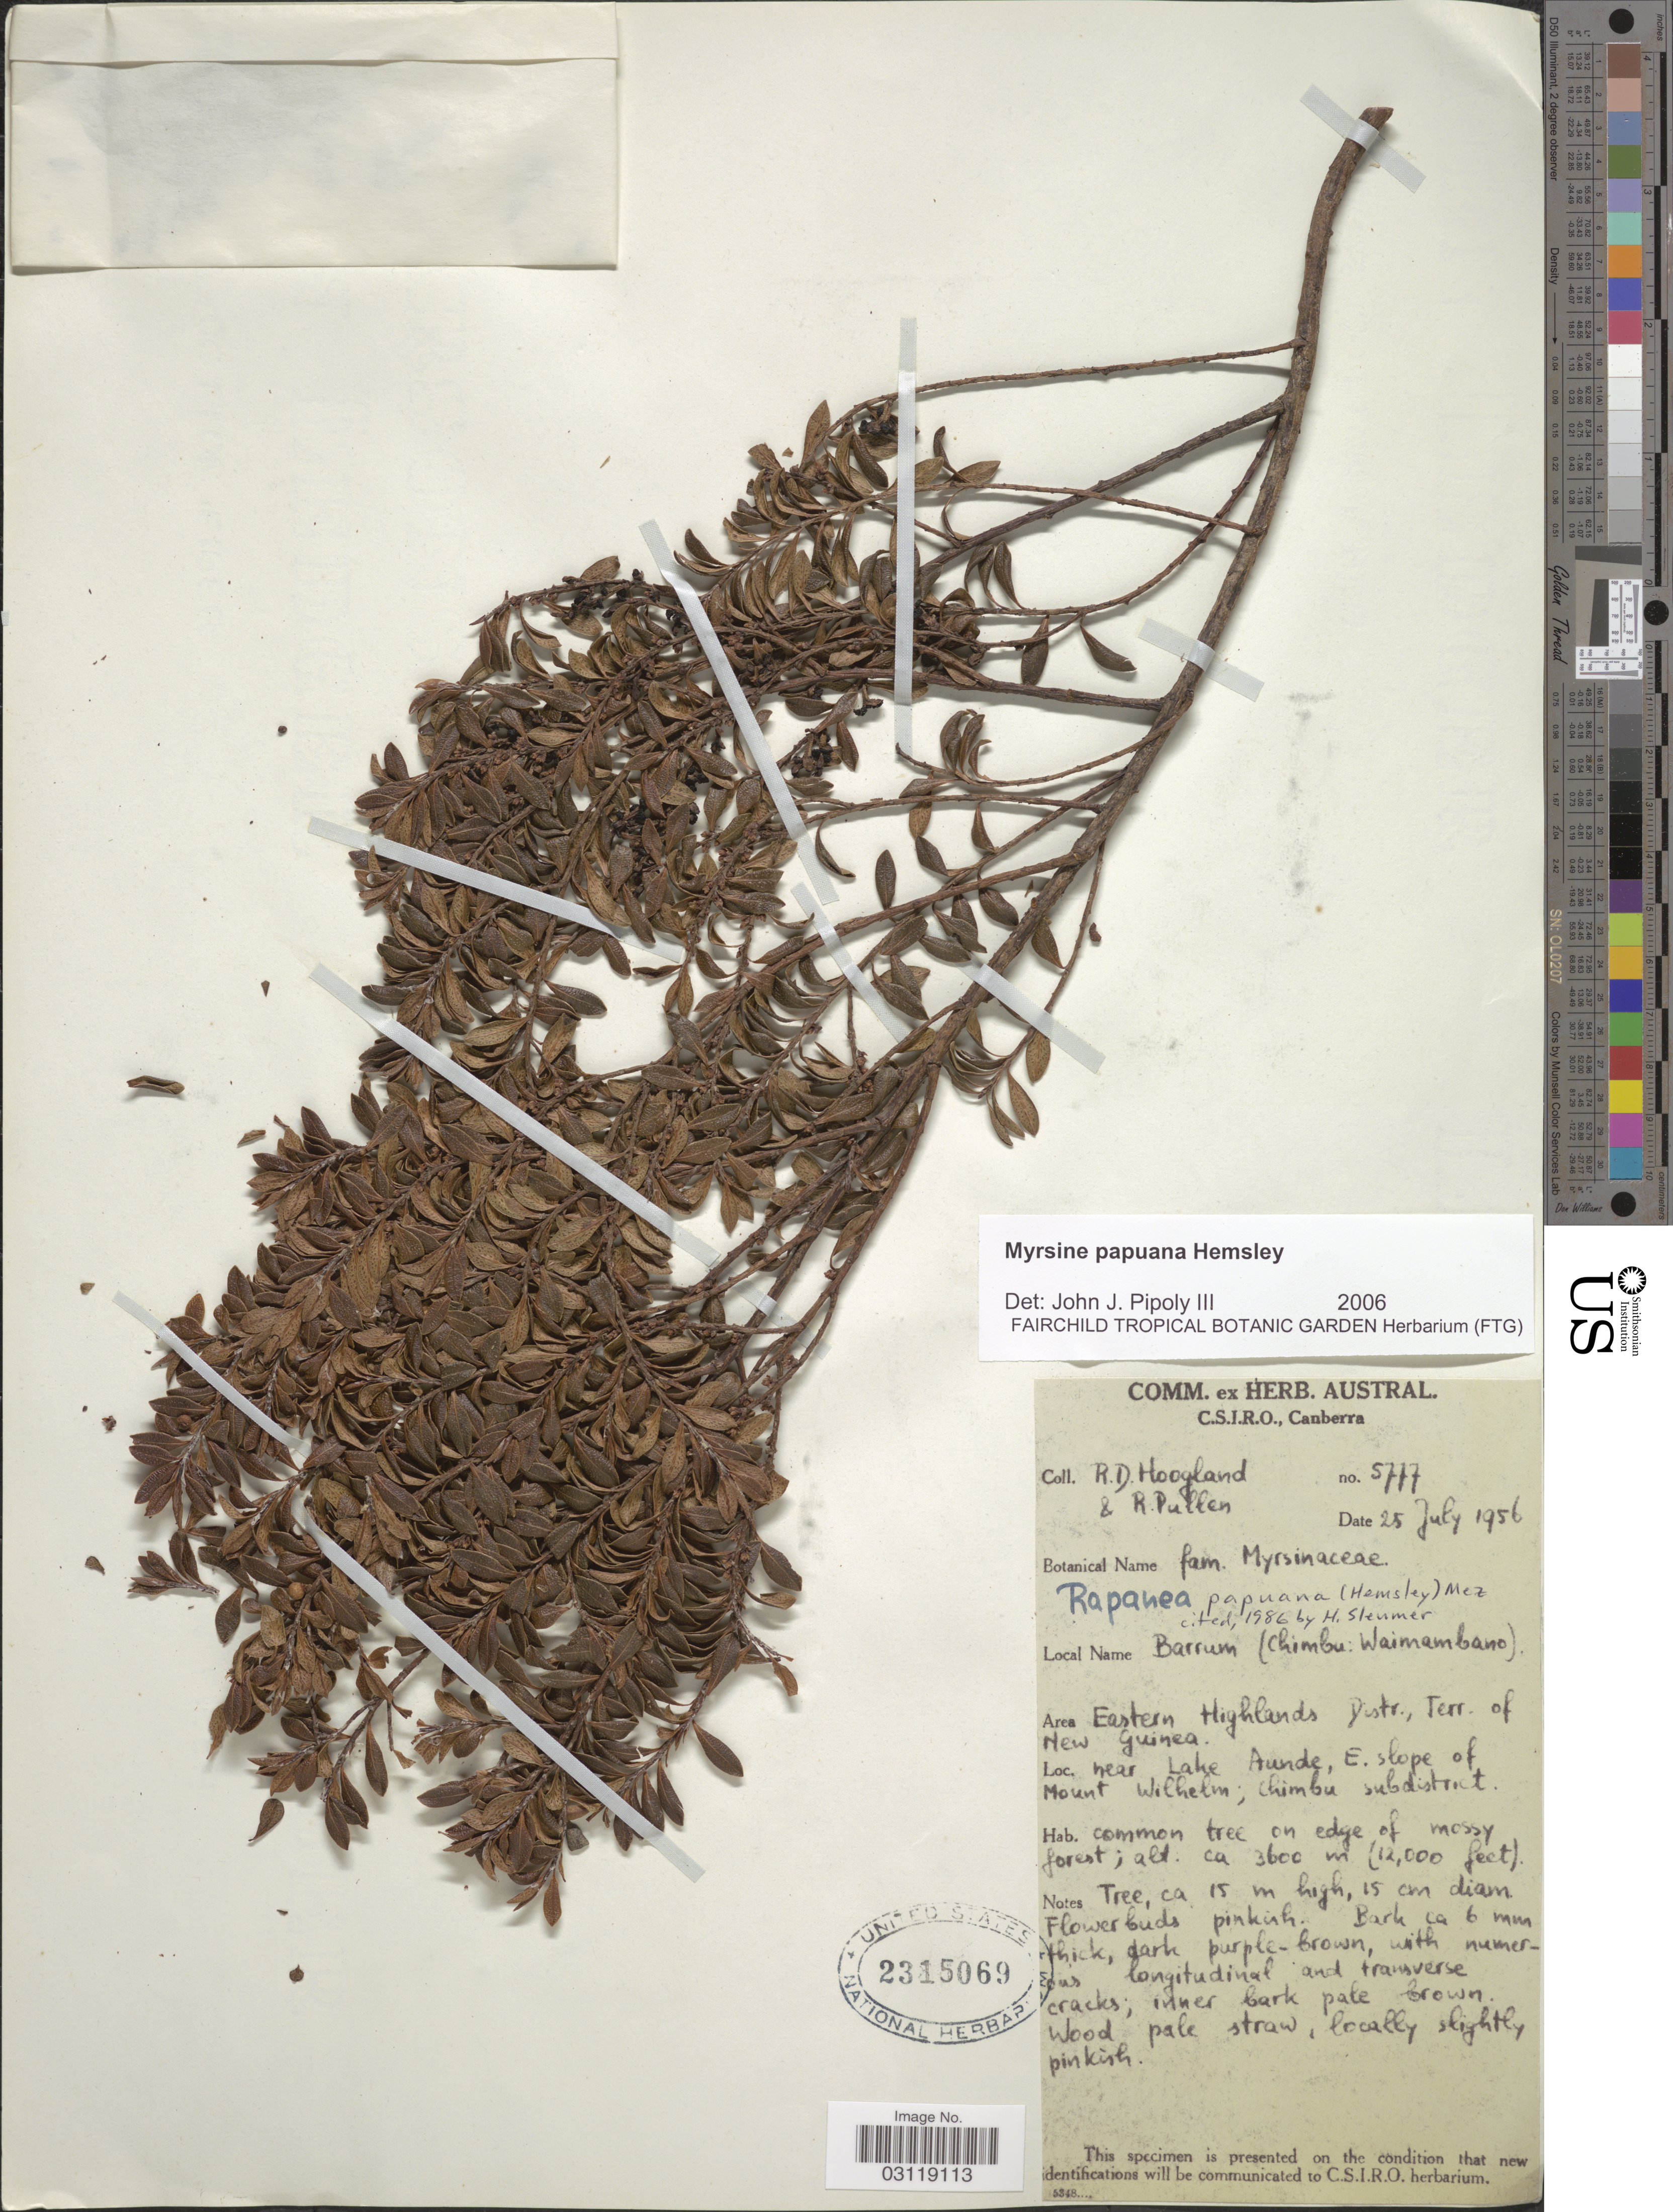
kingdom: Plantae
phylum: Tracheophyta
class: Magnoliopsida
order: Ericales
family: Primulaceae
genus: Rapanea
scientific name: Rapanea papuana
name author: (Hemsl.) Mez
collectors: R. D. Hoogland & R. Pullen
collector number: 5777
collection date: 1956-07-25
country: Papua New Guinea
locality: Eastern Highlands Distr., Terr. of New Guinea. Near Lake Aunde, E. slope of Mount Wilhelm; Chimbu Subdistrict.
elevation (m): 3600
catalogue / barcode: US 2315069